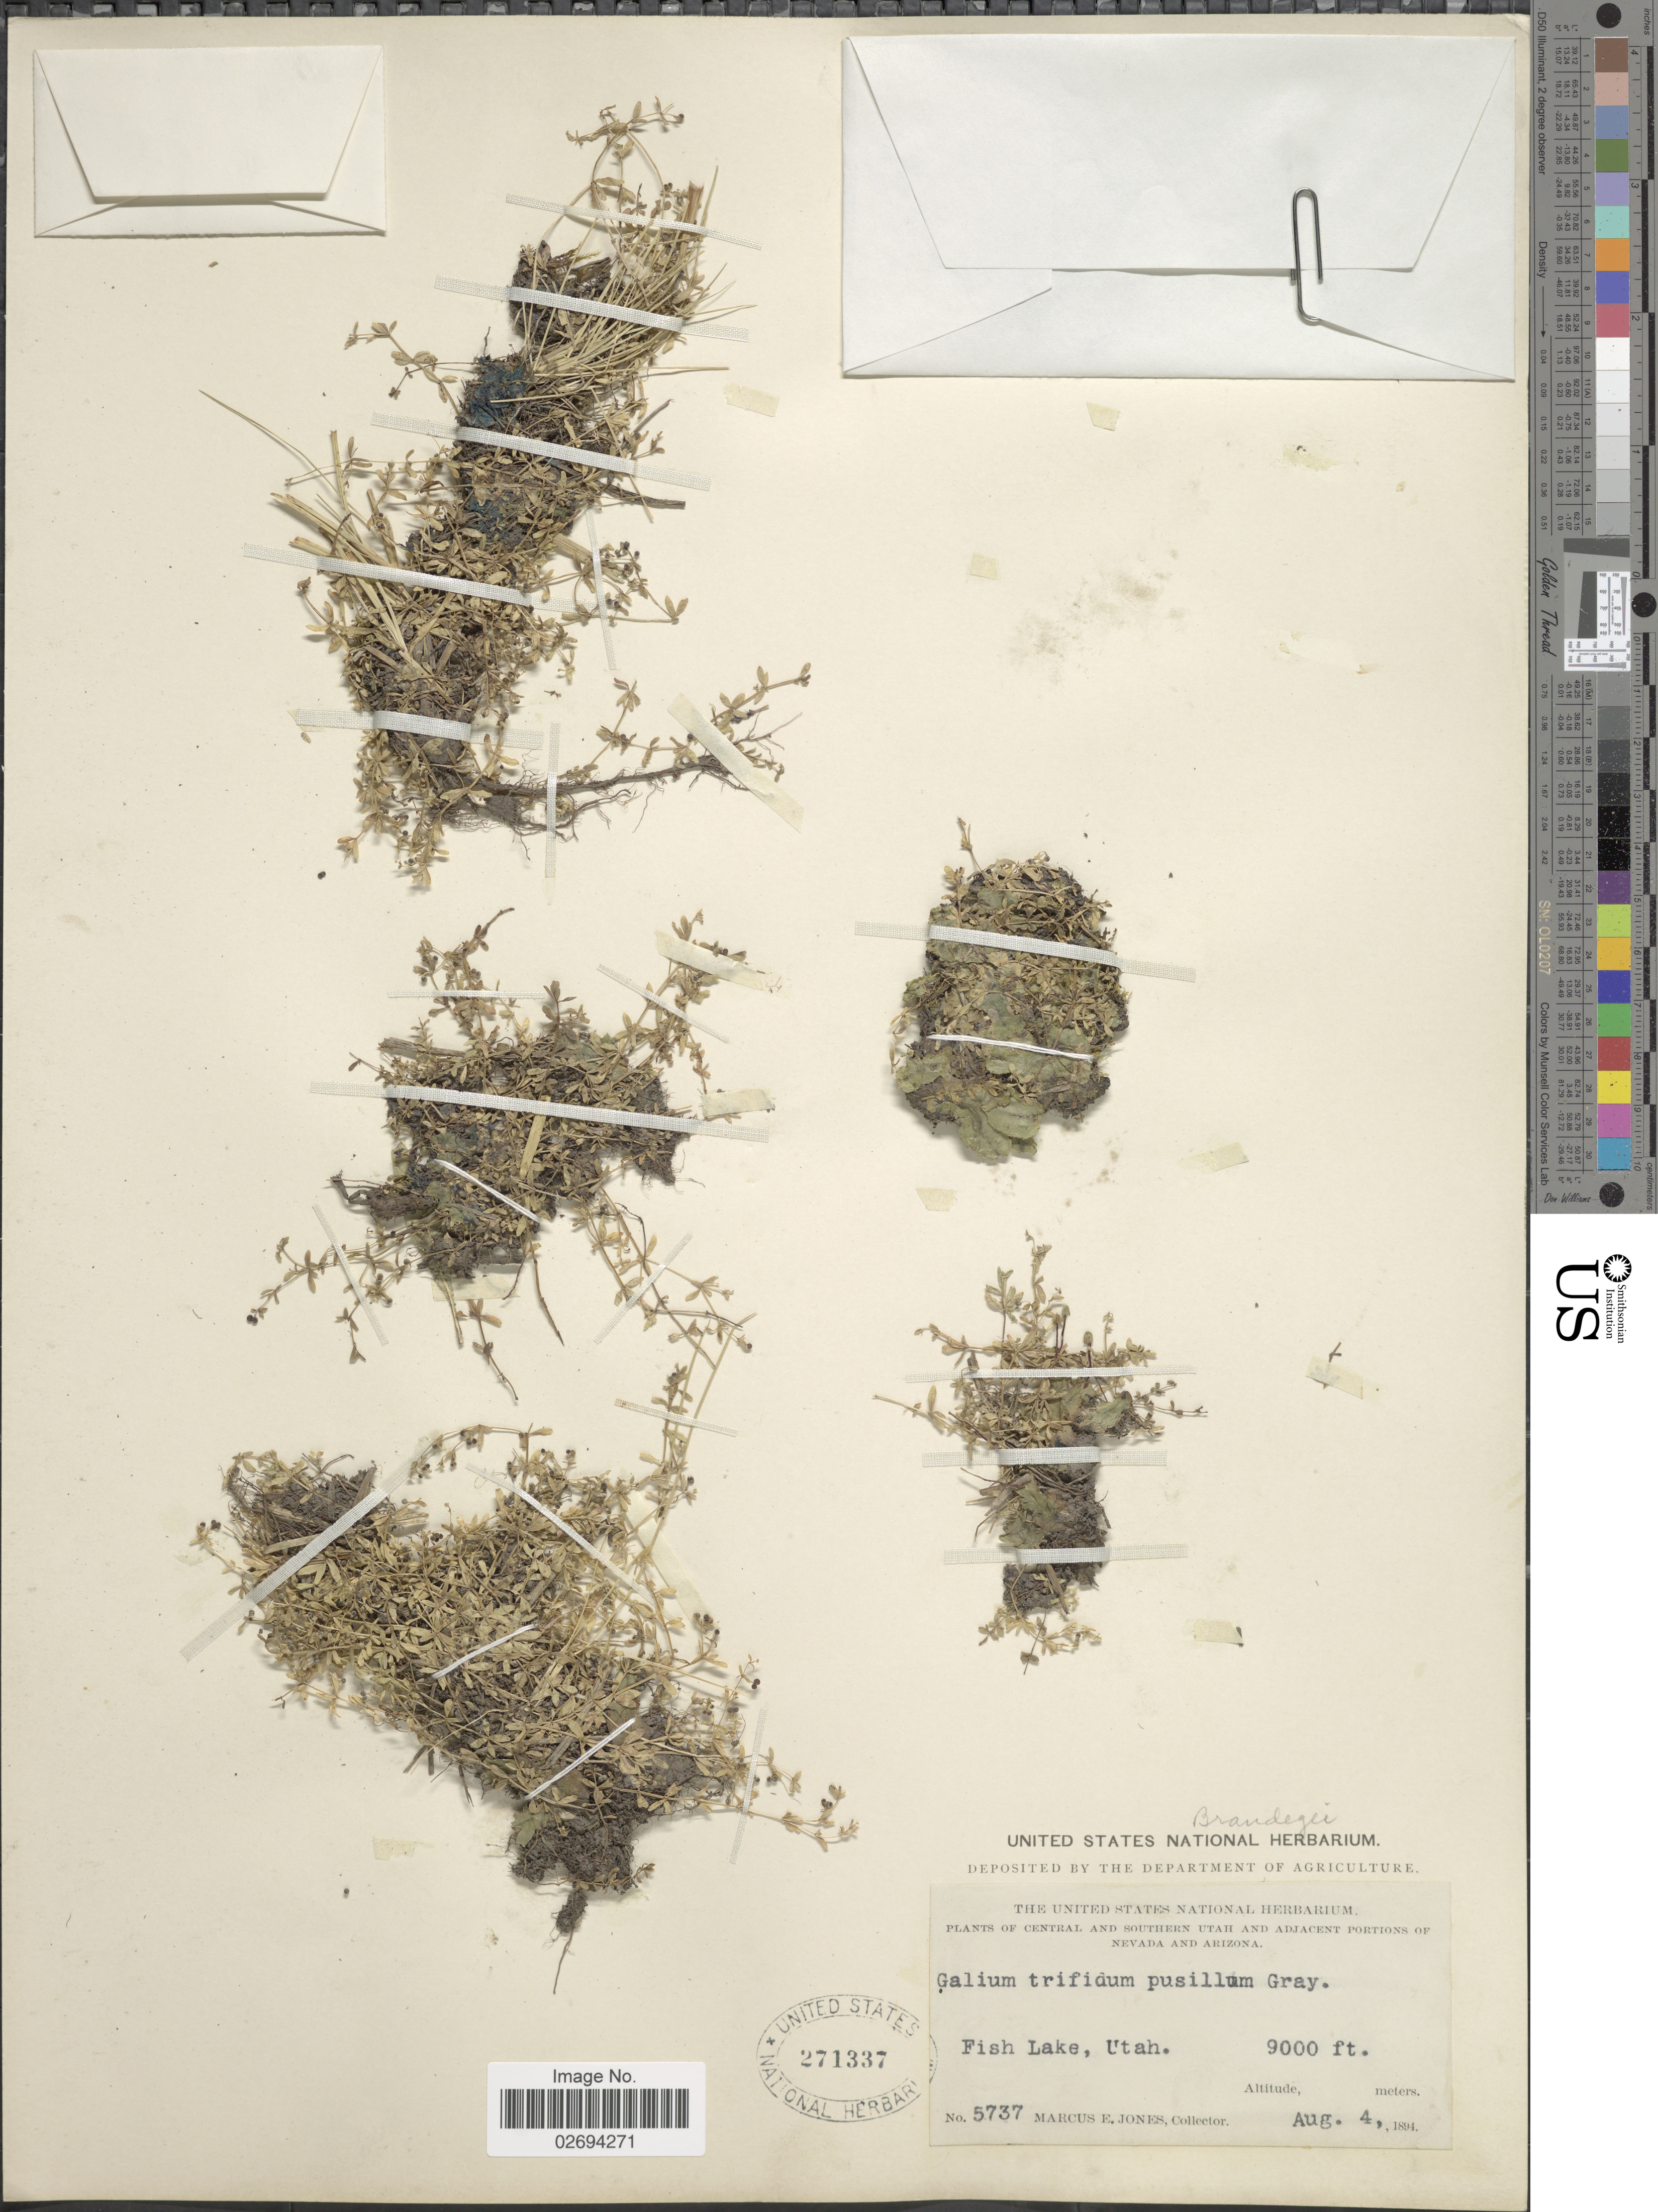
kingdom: Plantae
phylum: Tracheophyta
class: Magnoliopsida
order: Gentianales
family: Rubiaceae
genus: Galium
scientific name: Galium trifidum var. pusillum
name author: A. Gray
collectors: M. E. Jones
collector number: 5737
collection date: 1894-08-04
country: United States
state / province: Utah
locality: Central and southern Utah. Fish Lake.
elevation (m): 2743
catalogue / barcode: US 271337